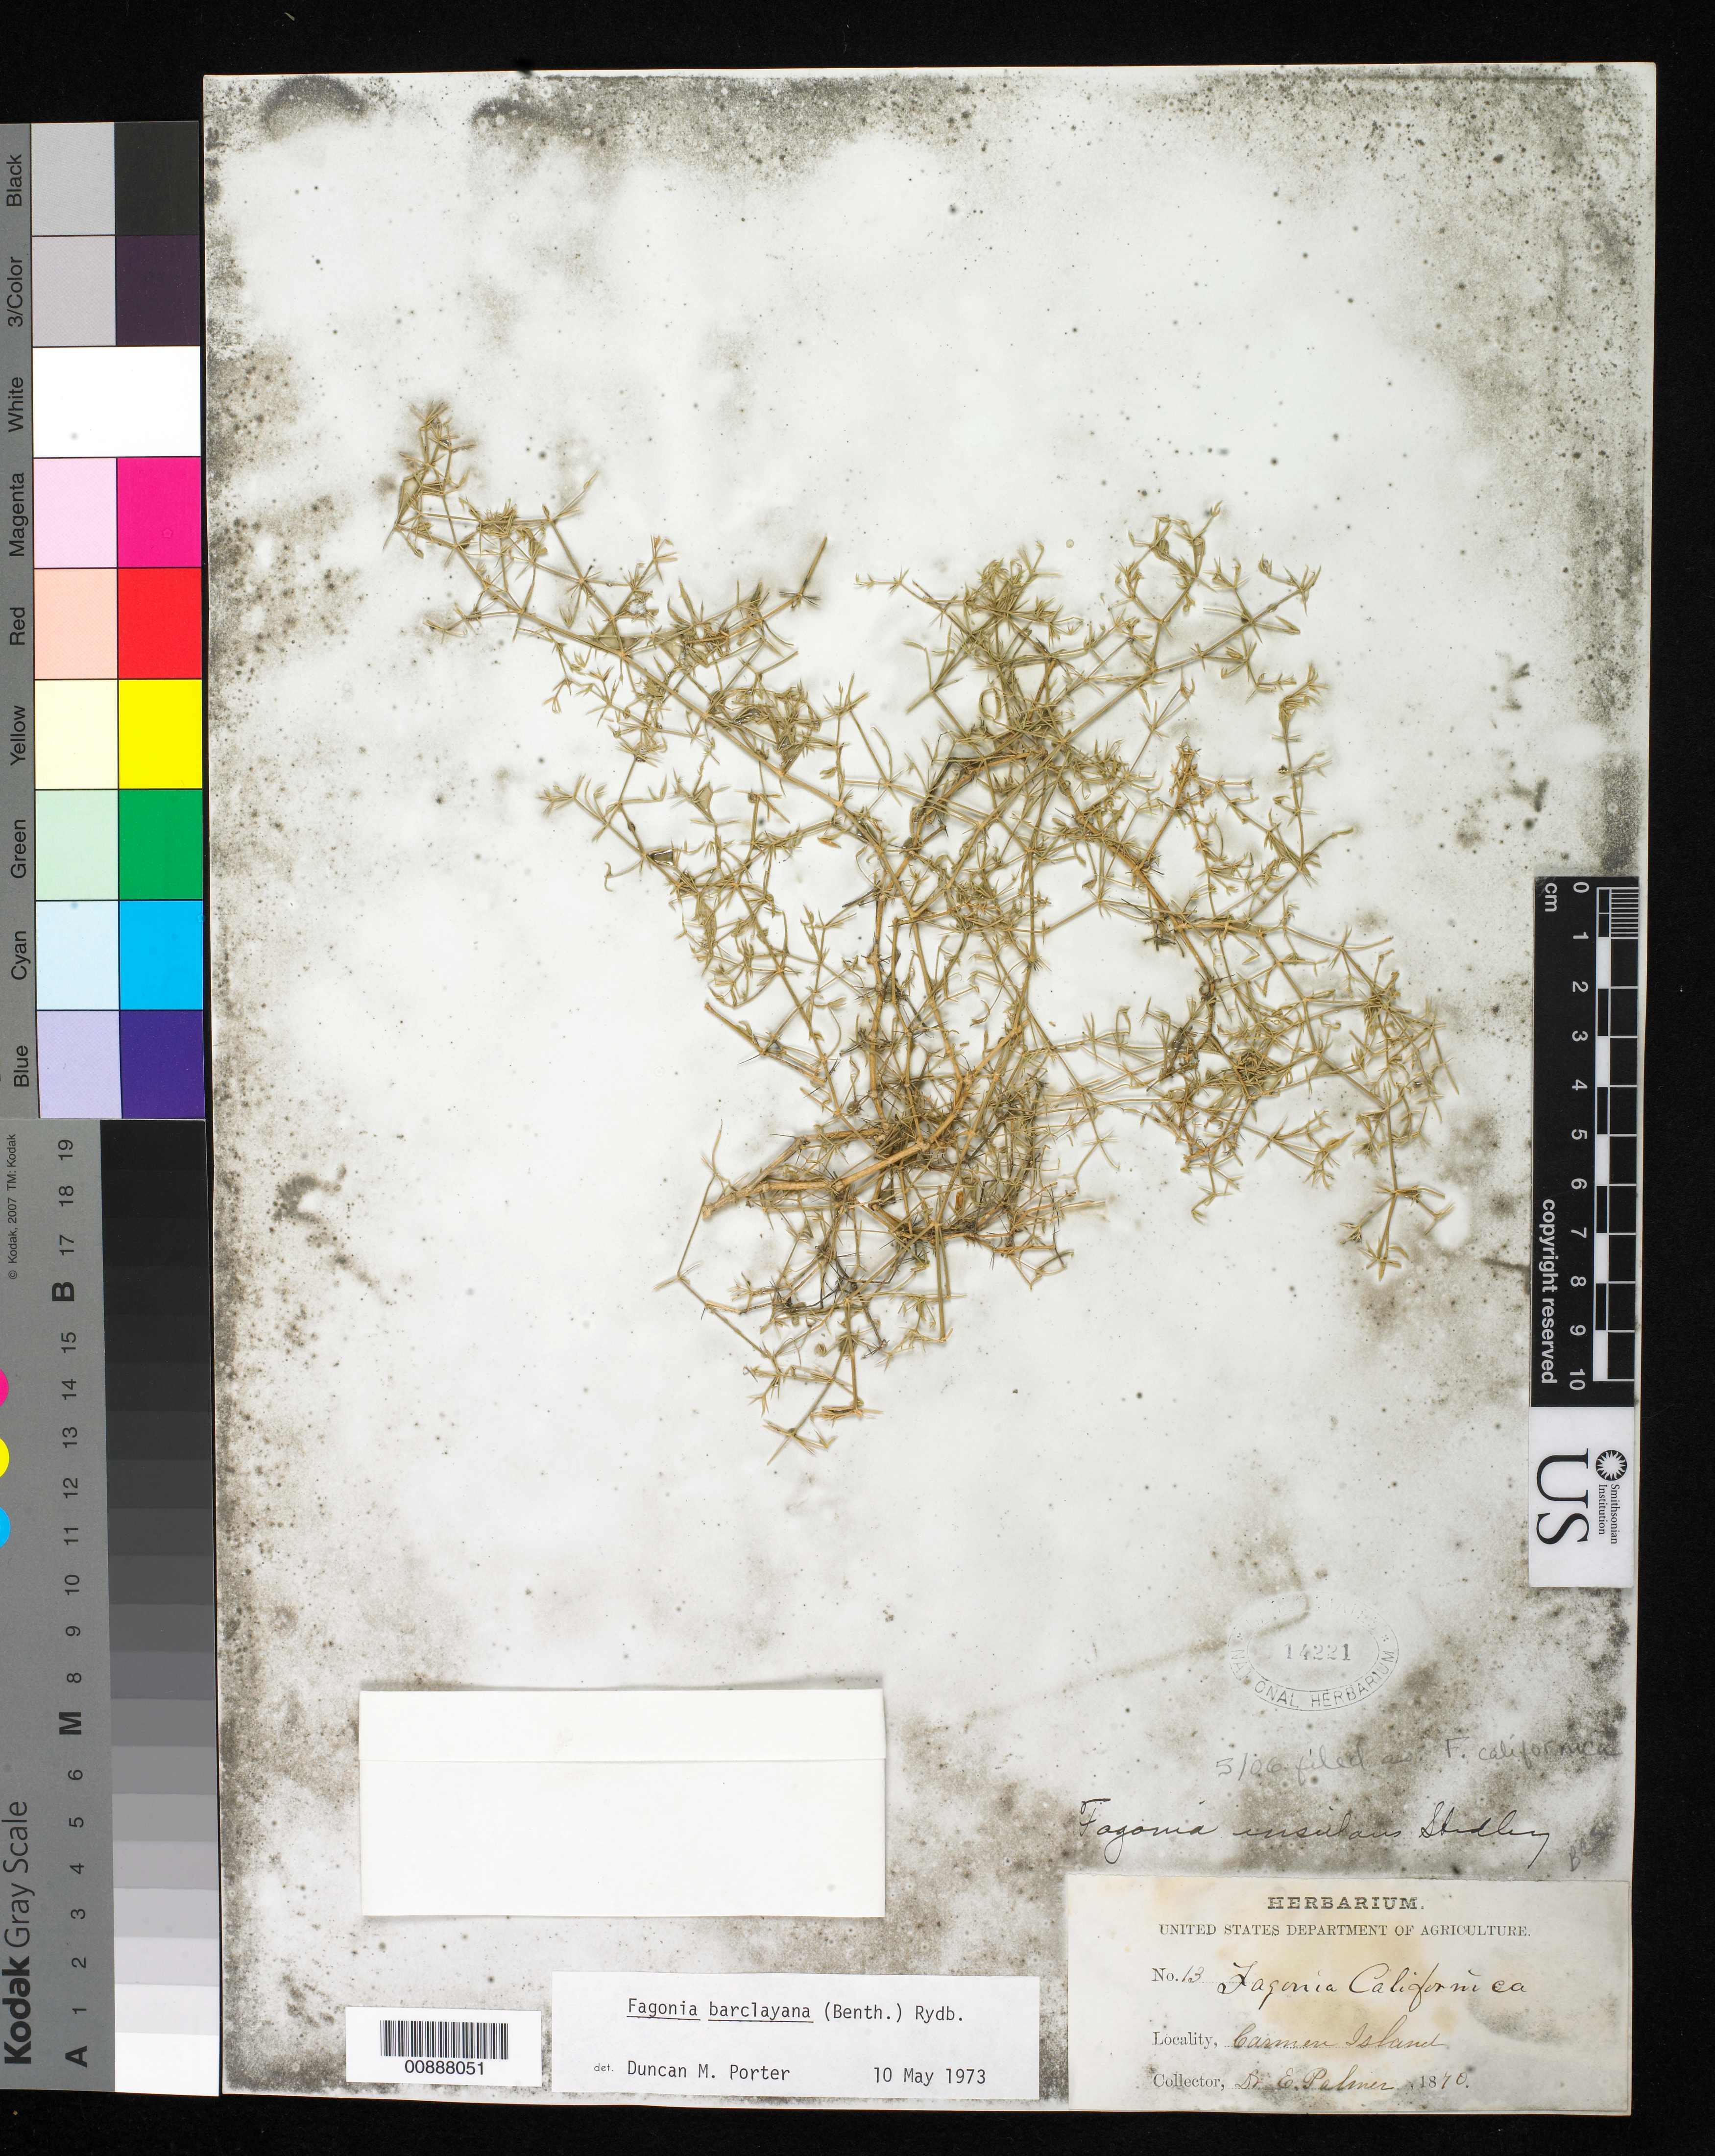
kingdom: Plantae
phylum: Tracheophyta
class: Magnoliopsida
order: Zygophyllales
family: Zygophyllaceae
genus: Fagonia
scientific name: Fagonia californica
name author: Benth.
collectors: E. Palmer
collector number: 13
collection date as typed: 1870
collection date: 1870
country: Mexico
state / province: Baja California Sur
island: Carmen I.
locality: Carmen Island, Baja California Sur.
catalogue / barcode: US 14221